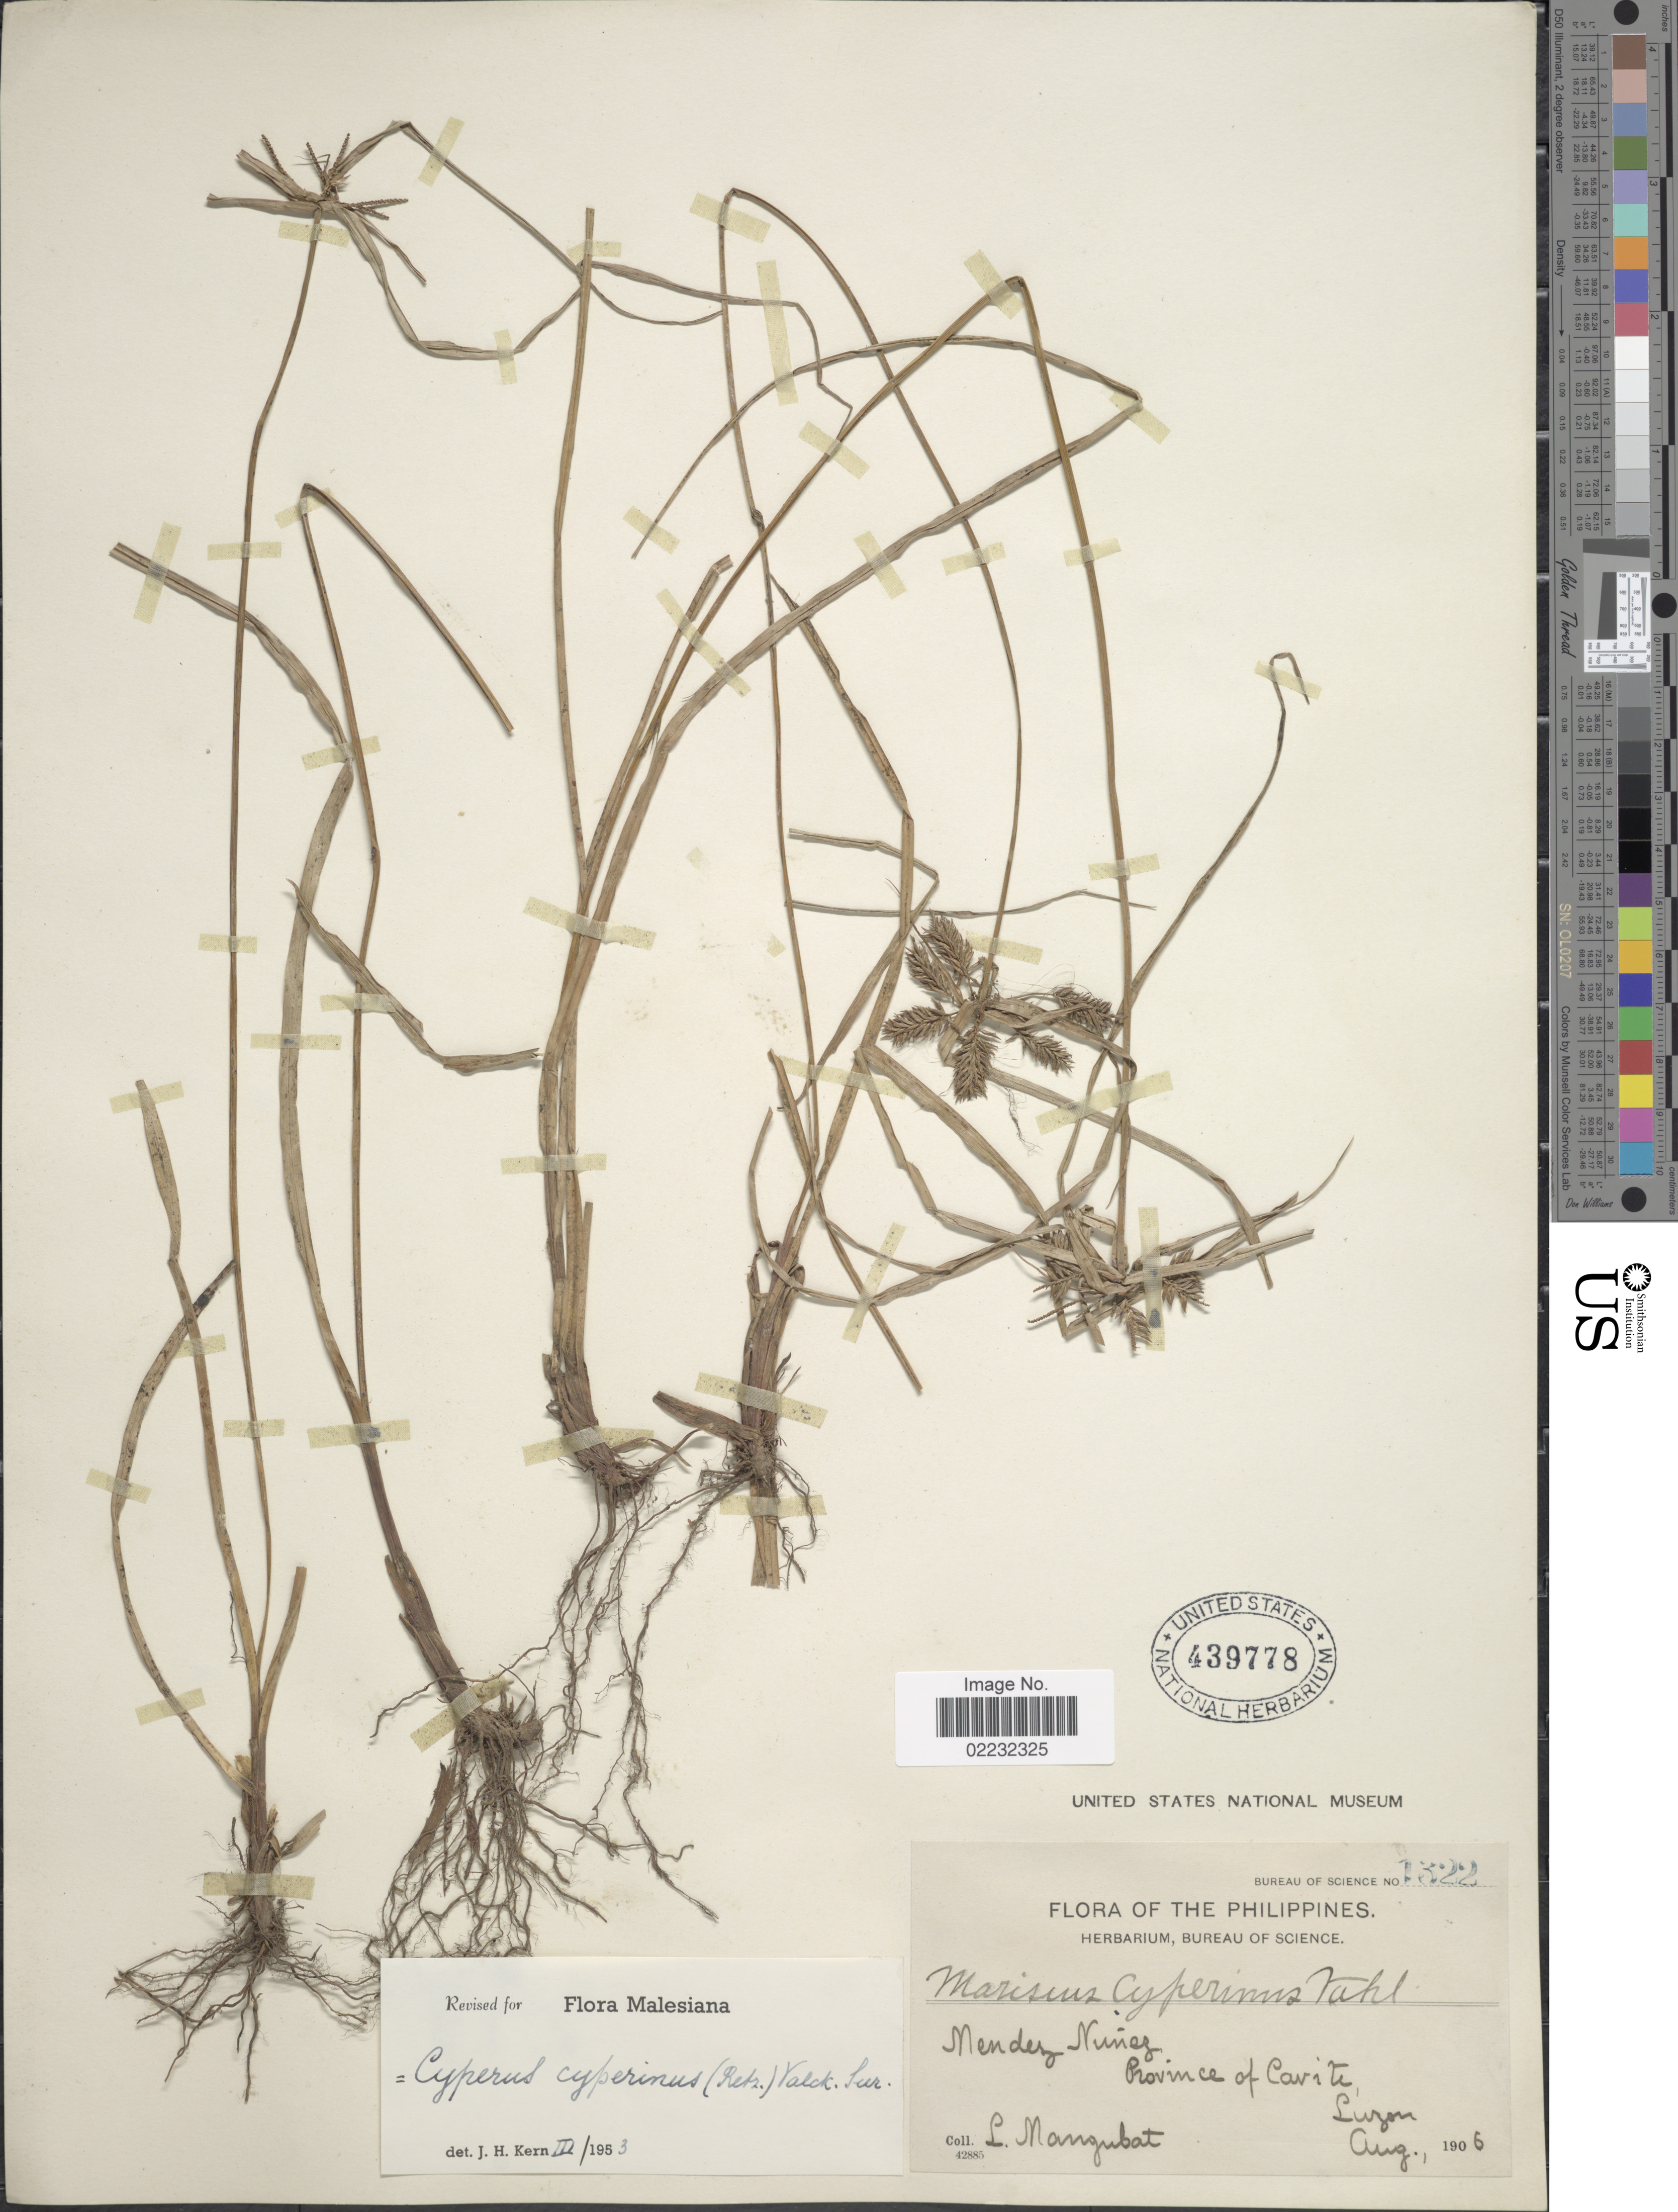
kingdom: Plantae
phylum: Tracheophyta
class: Liliopsida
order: Poales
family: Cyperaceae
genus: Cyperus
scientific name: Cyperus cyperinus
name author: (Retz.) Valck. Sur.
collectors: L. Mangubat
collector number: Bureau of Science 1322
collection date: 1906-08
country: Philippines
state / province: Calabarzon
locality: Mendez Nunez, Province of Cavite, Luzon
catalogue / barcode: US 439778